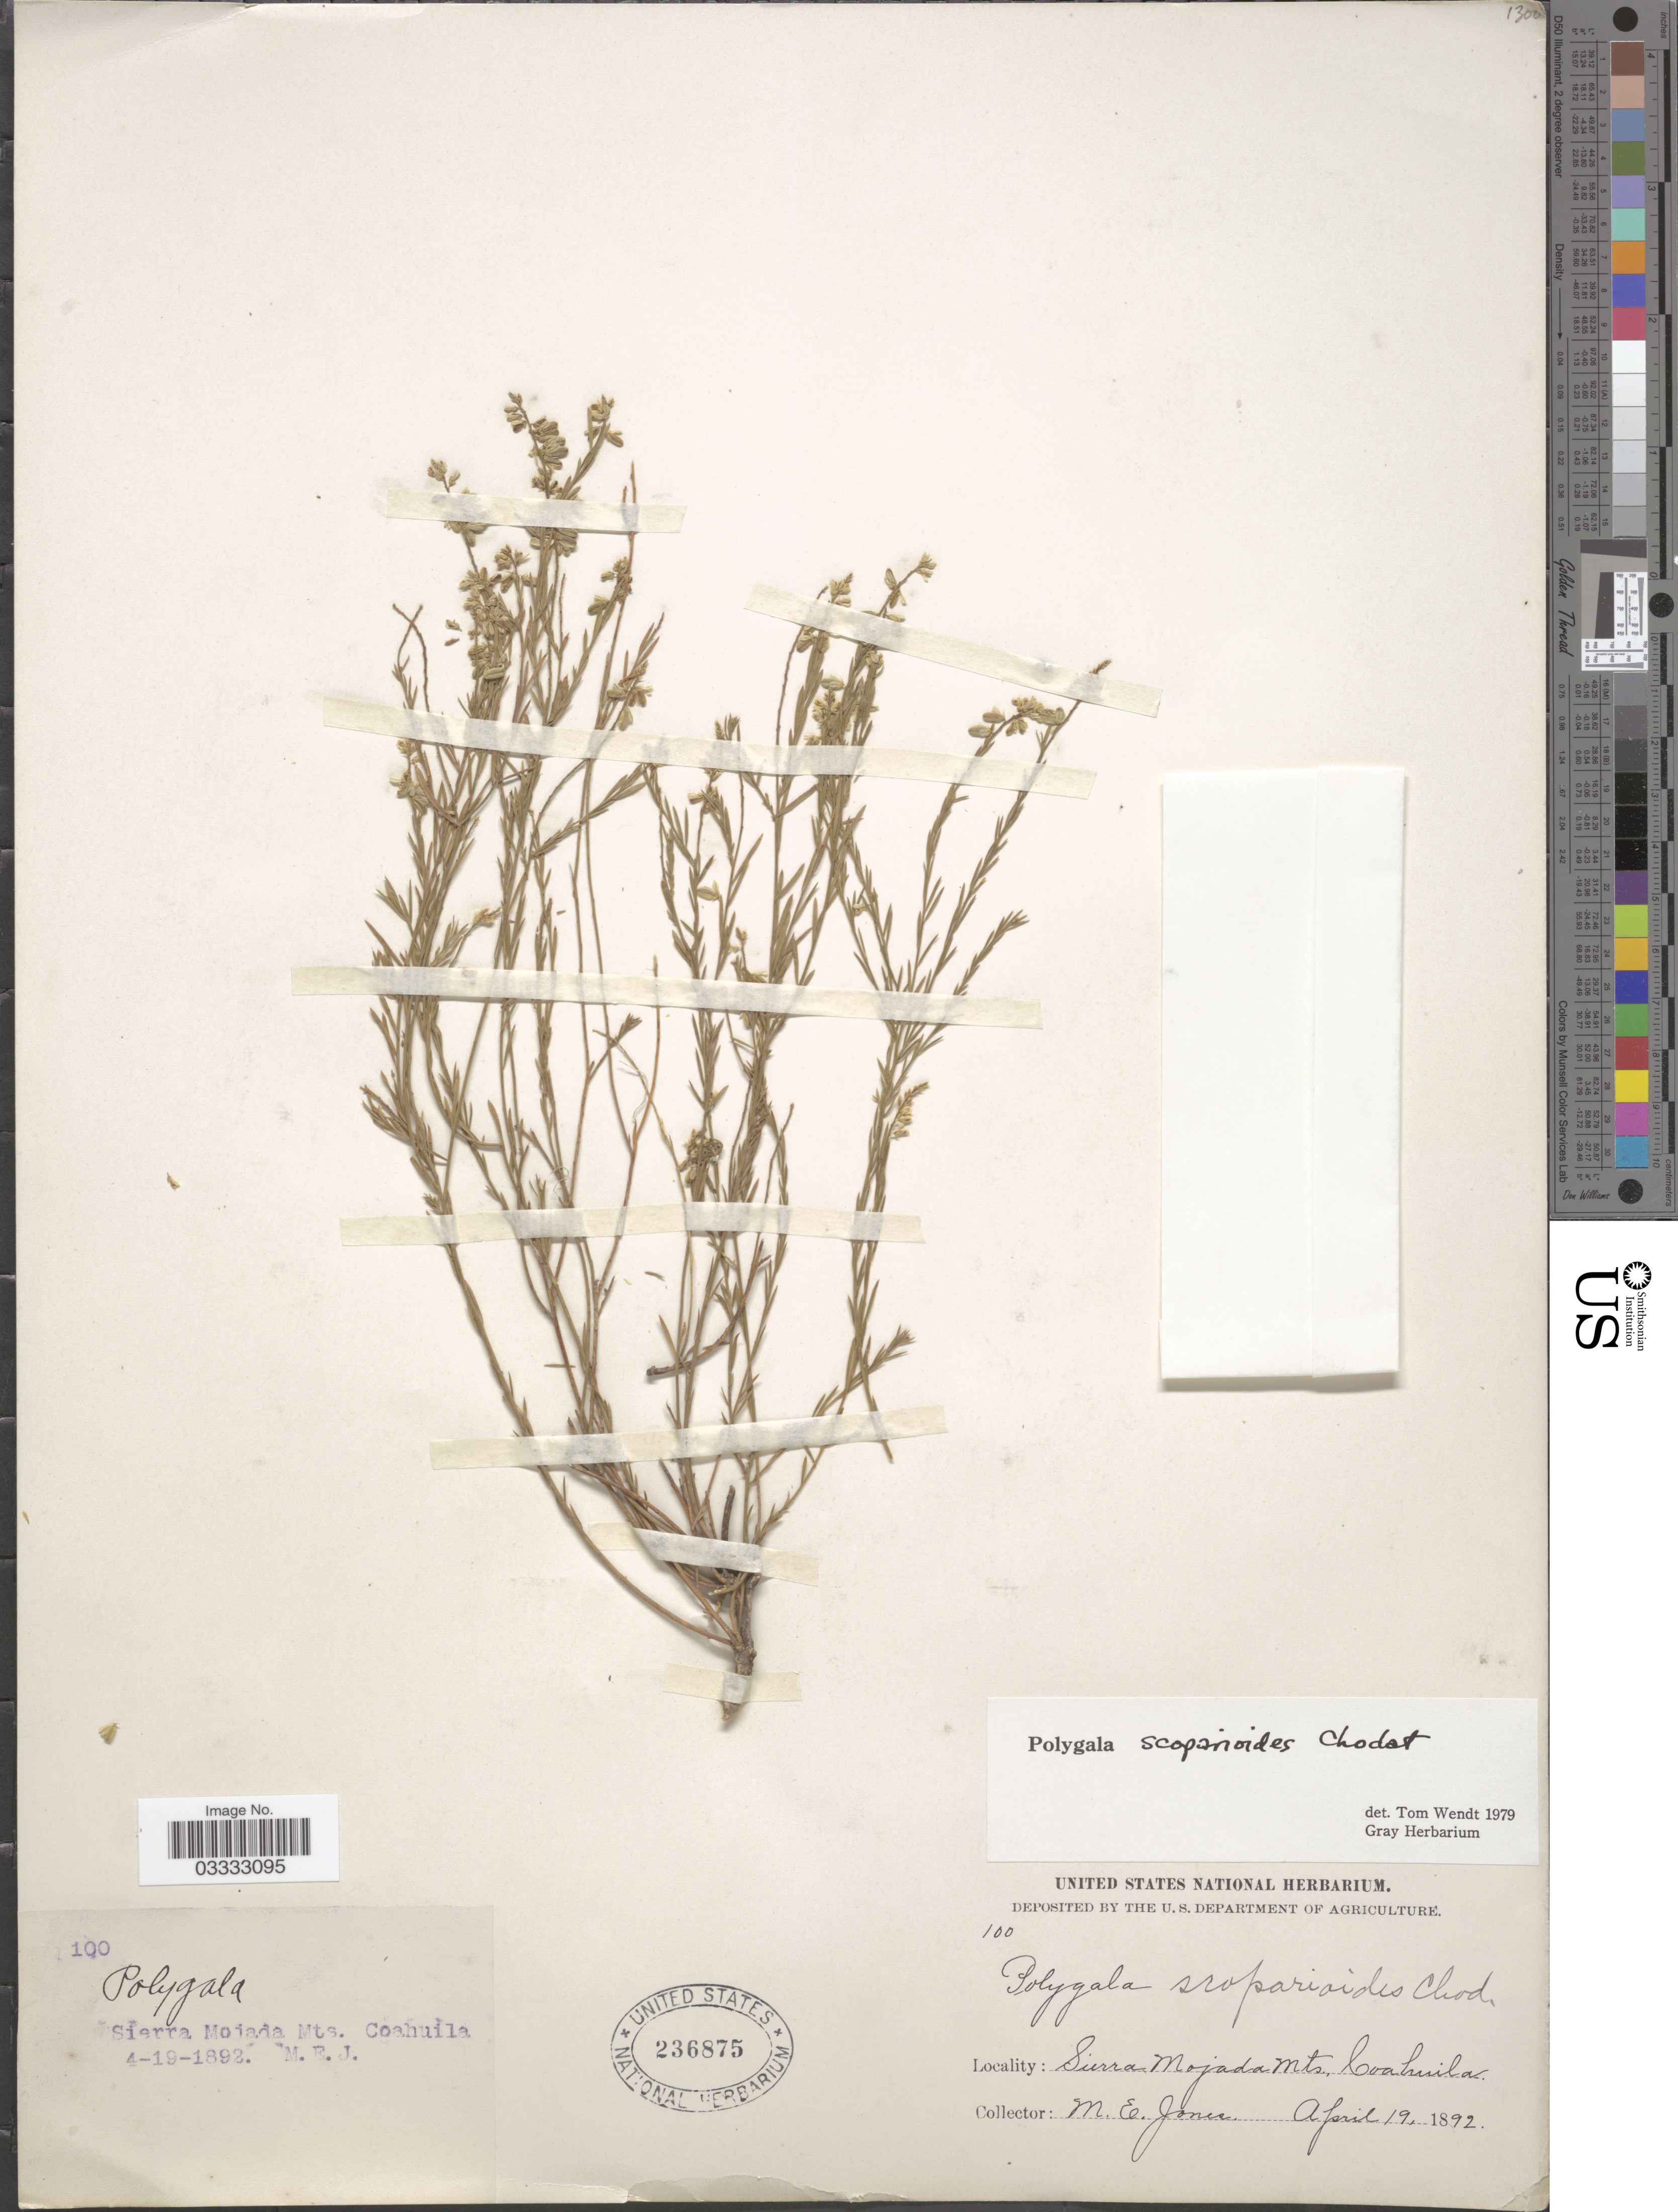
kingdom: Plantae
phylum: Tracheophyta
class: Magnoliopsida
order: Fabales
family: Polygalaceae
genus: Polygala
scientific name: Polygala scoparioides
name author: Chodat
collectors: M. E. Jones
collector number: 100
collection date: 1892-04-19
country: Mexico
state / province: Coahuila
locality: Sierra Mojada Mts.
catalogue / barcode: US 236875